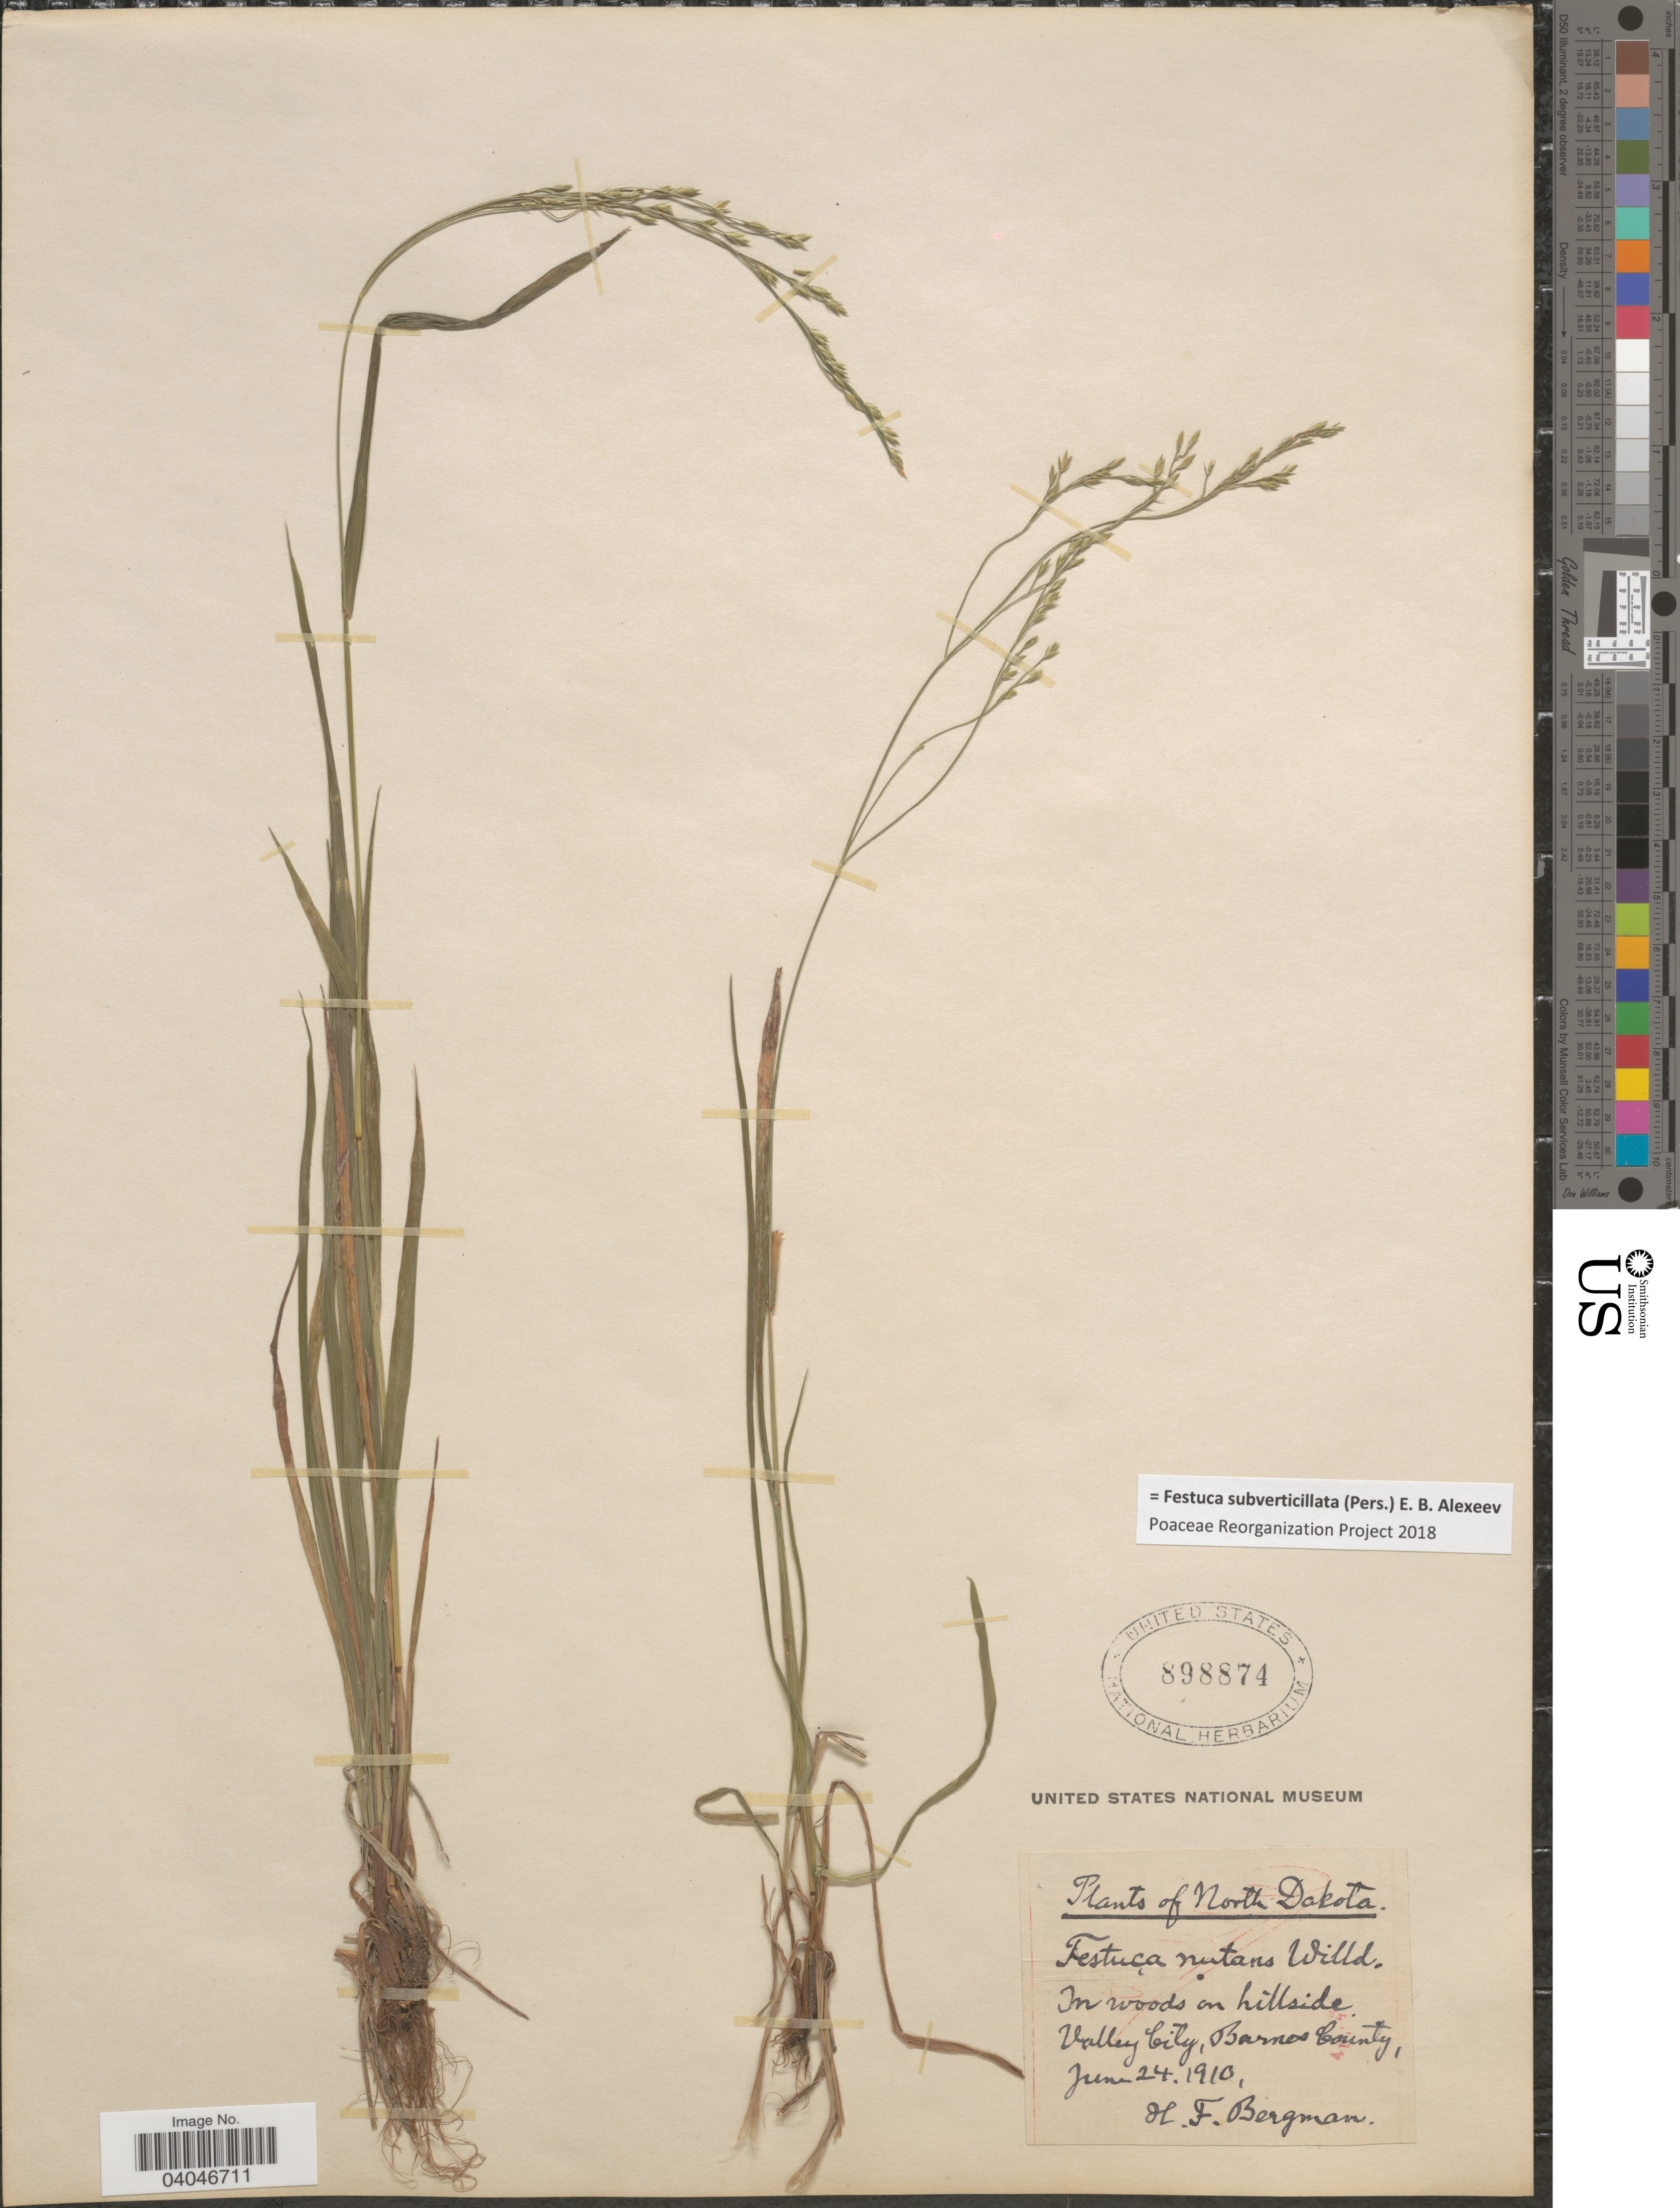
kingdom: Plantae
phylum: Tracheophyta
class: Liliopsida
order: Poales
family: Poaceae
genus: Festuca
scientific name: Festuca subverticillata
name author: (Pers.) E.B. Alexeev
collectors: H. Bergman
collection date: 1910-06-24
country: United States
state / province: North Dakota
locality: Valley City, Barnes County.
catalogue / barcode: US 898874